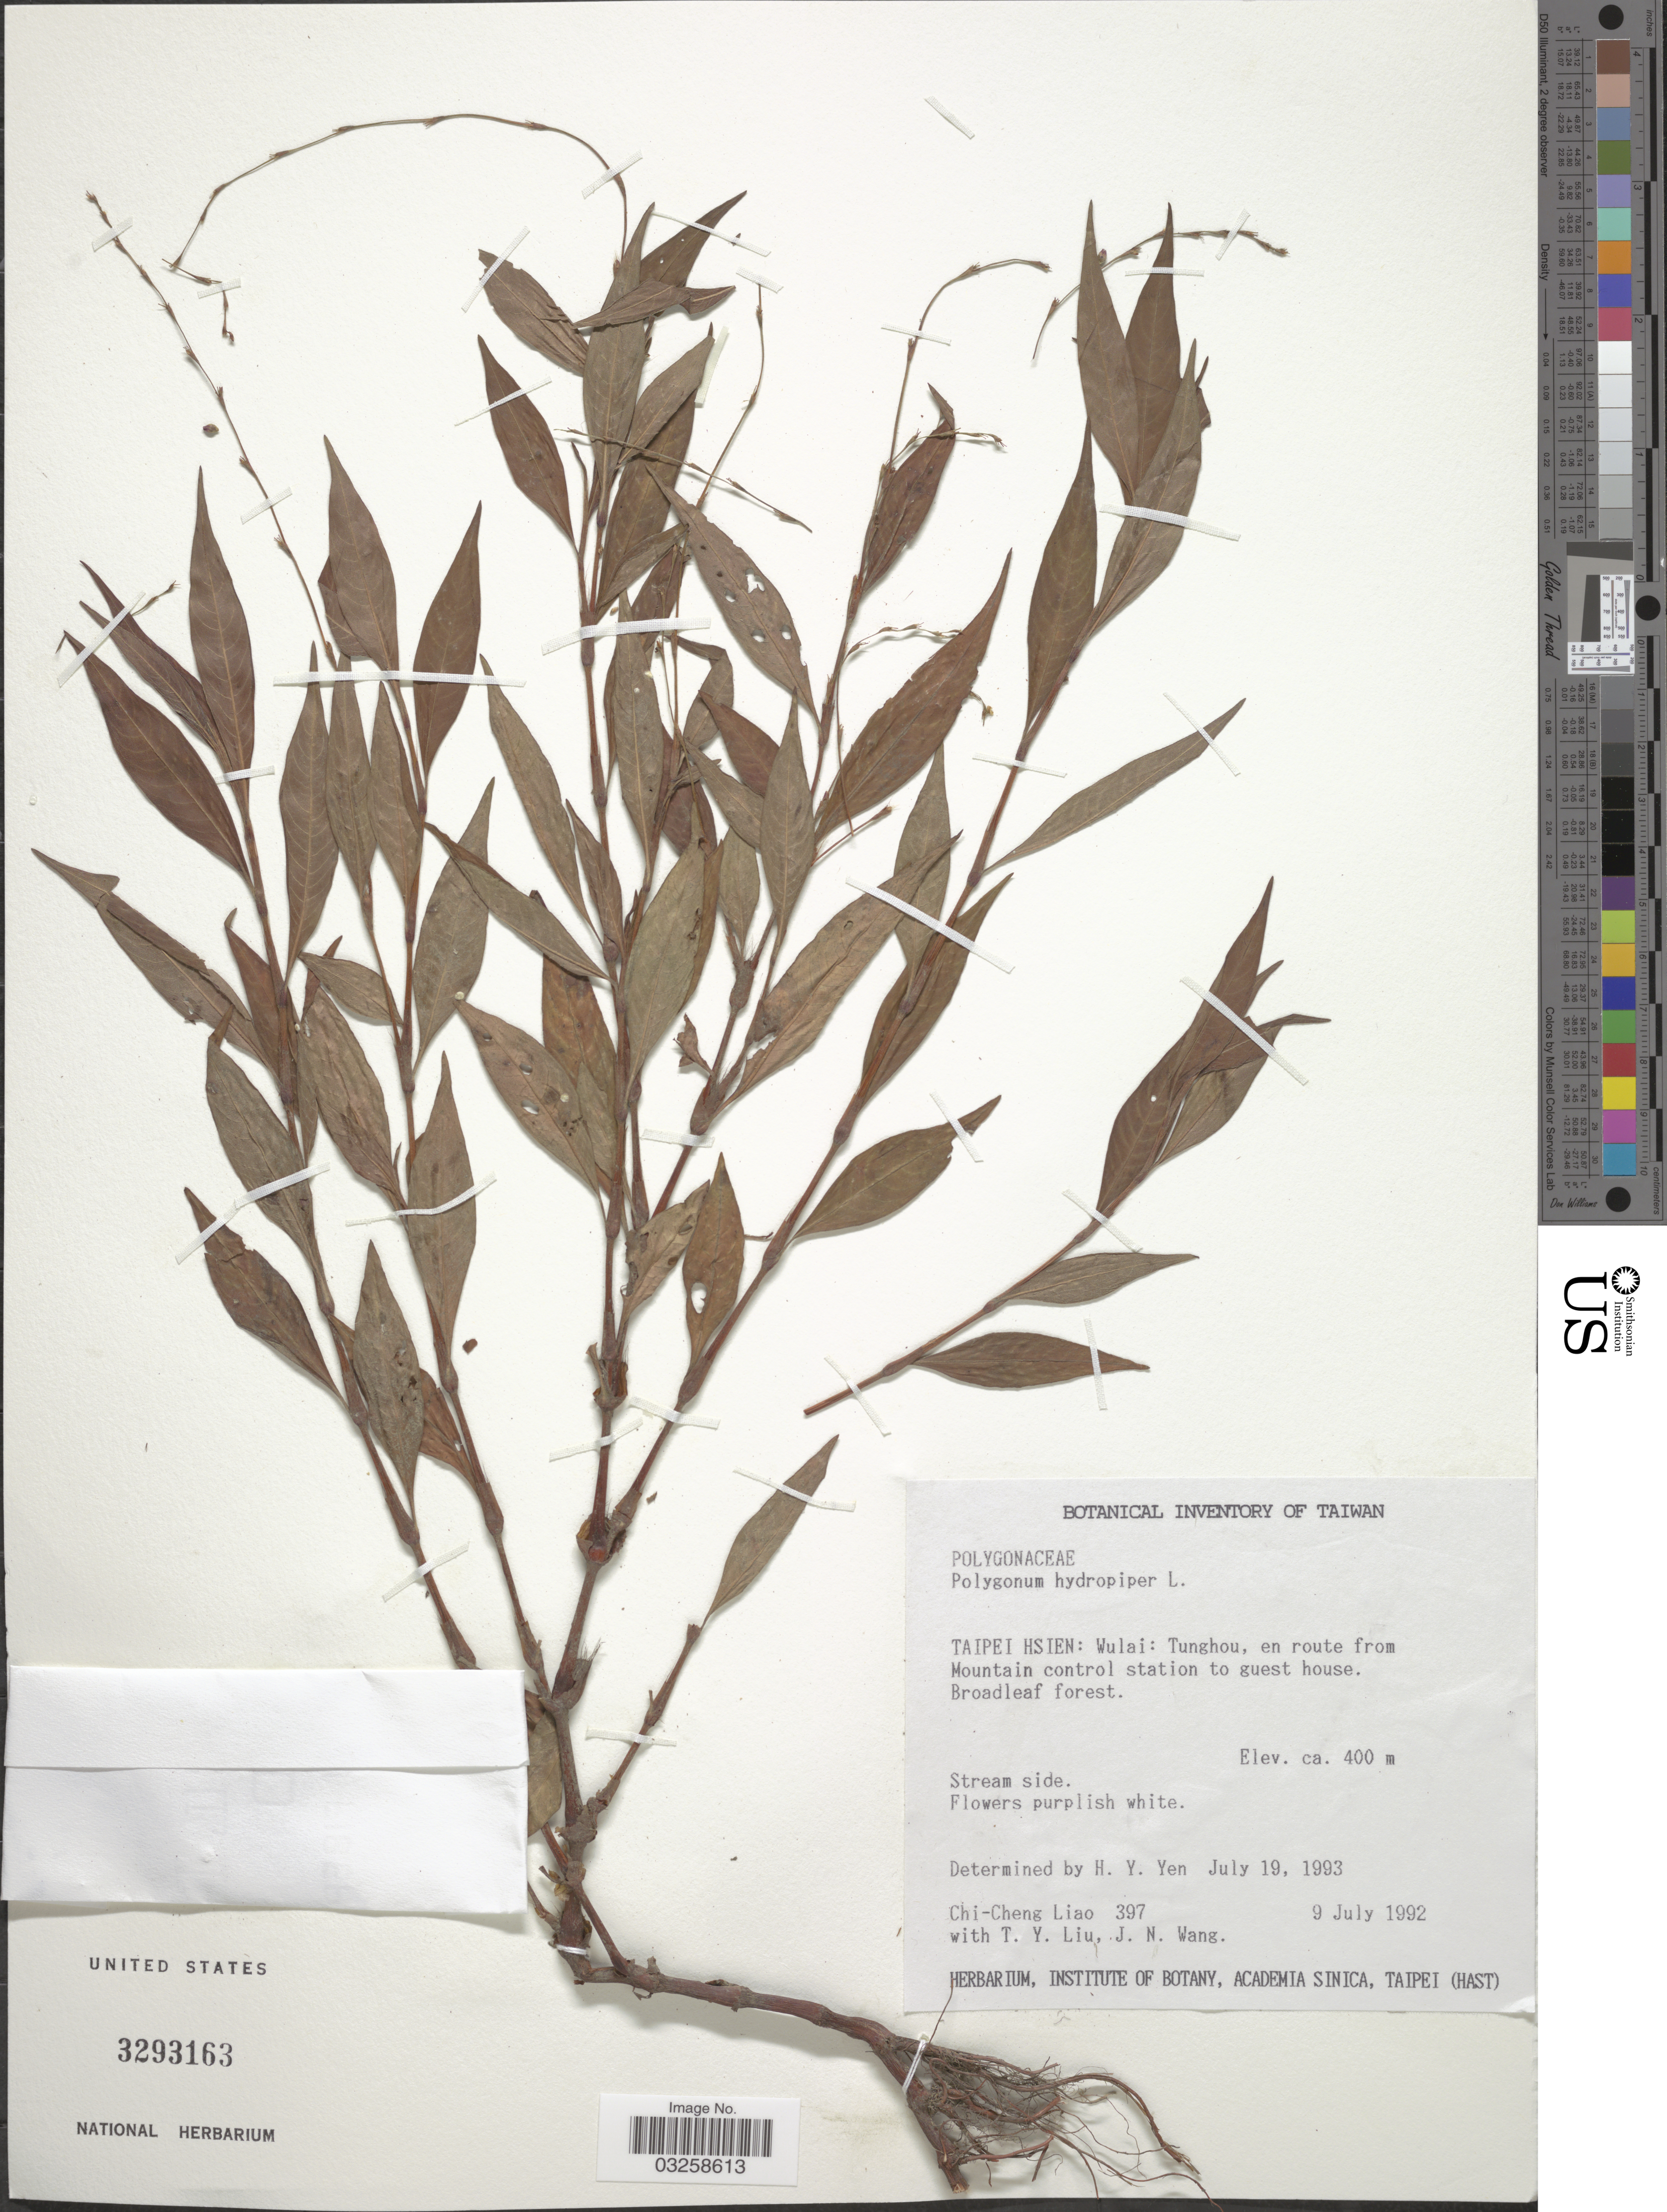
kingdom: Plantae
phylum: Tracheophyta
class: Magnoliopsida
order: Caryophyllales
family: Polygonaceae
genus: Polygonum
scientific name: Polygonum hydropiper var. hydropiper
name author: L.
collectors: C. Liao, T. Y. Liu & J. Wang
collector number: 397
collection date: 1992-07-09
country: Taiwan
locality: Taipei Hsien: Wulai: Tunghou, en route from Mountain control station to guest house.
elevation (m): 400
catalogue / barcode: US 3293163